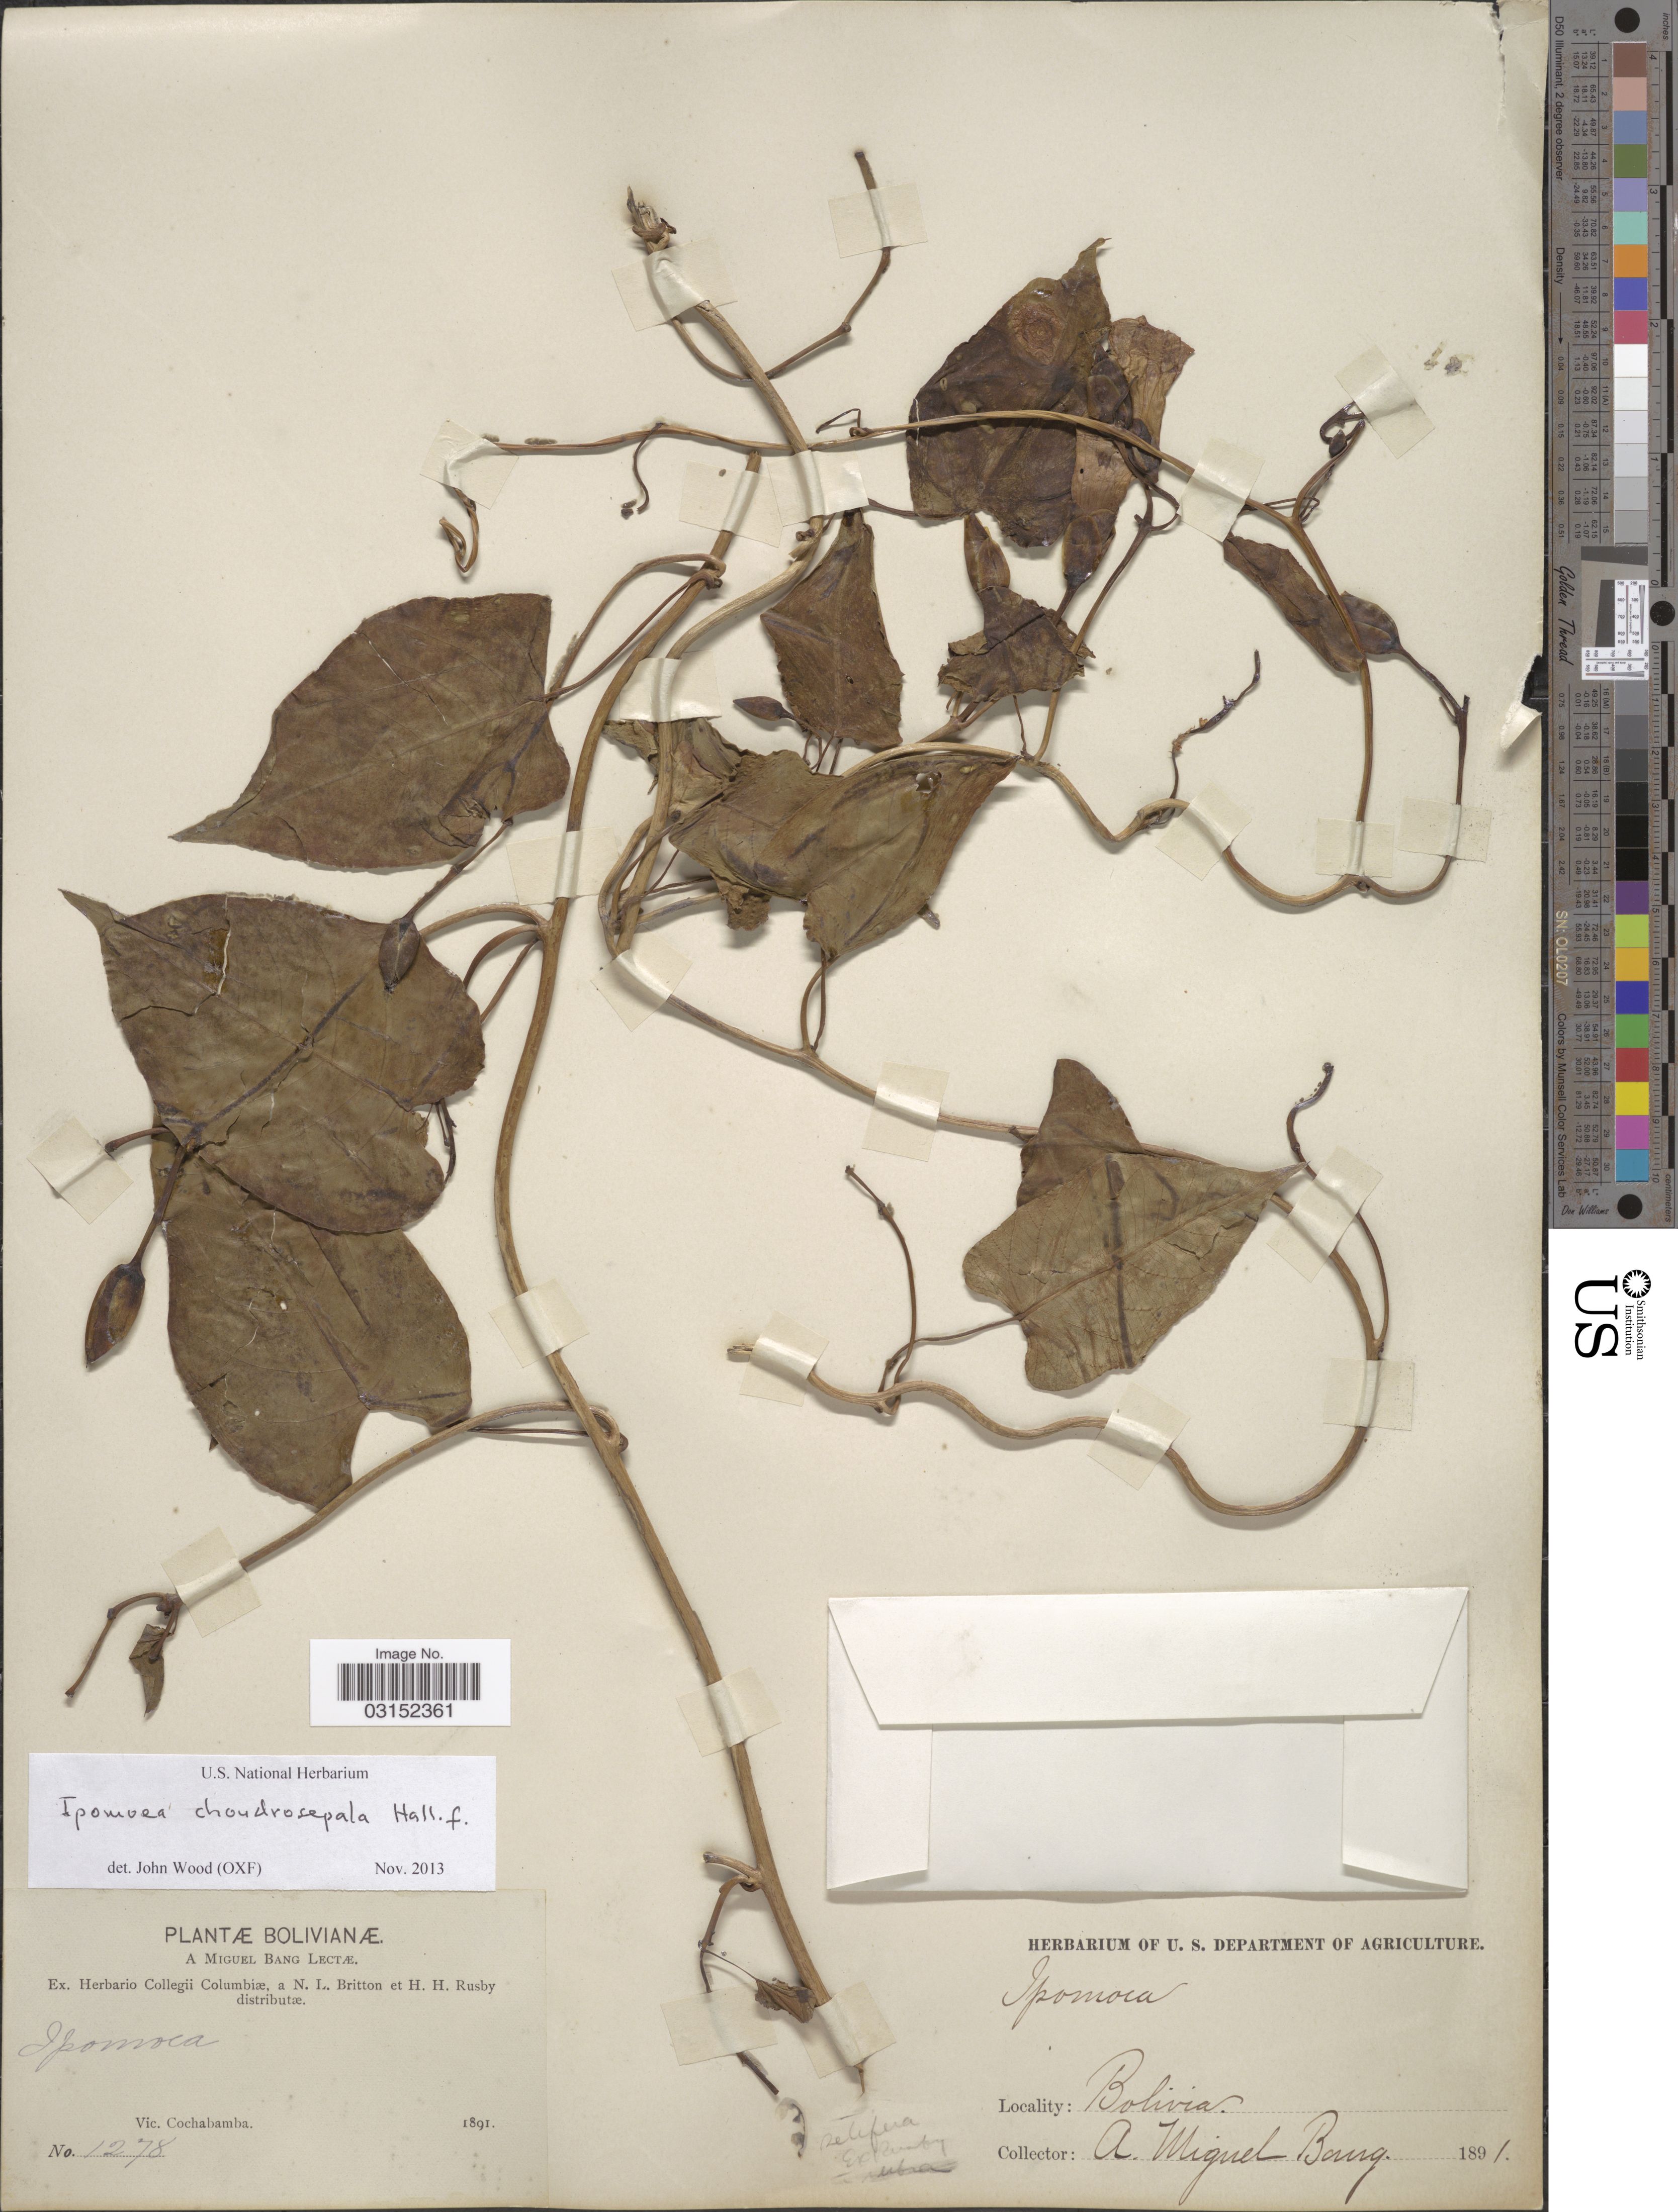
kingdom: Plantae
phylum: Tracheophyta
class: Magnoliopsida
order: Solanales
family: Convolvulaceae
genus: Ipomoea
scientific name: Ipomoea chondrosepala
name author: Hallier f.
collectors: M. Bang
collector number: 1278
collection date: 1891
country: Bolivia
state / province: Cochabamba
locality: Vic. Cochabamba.